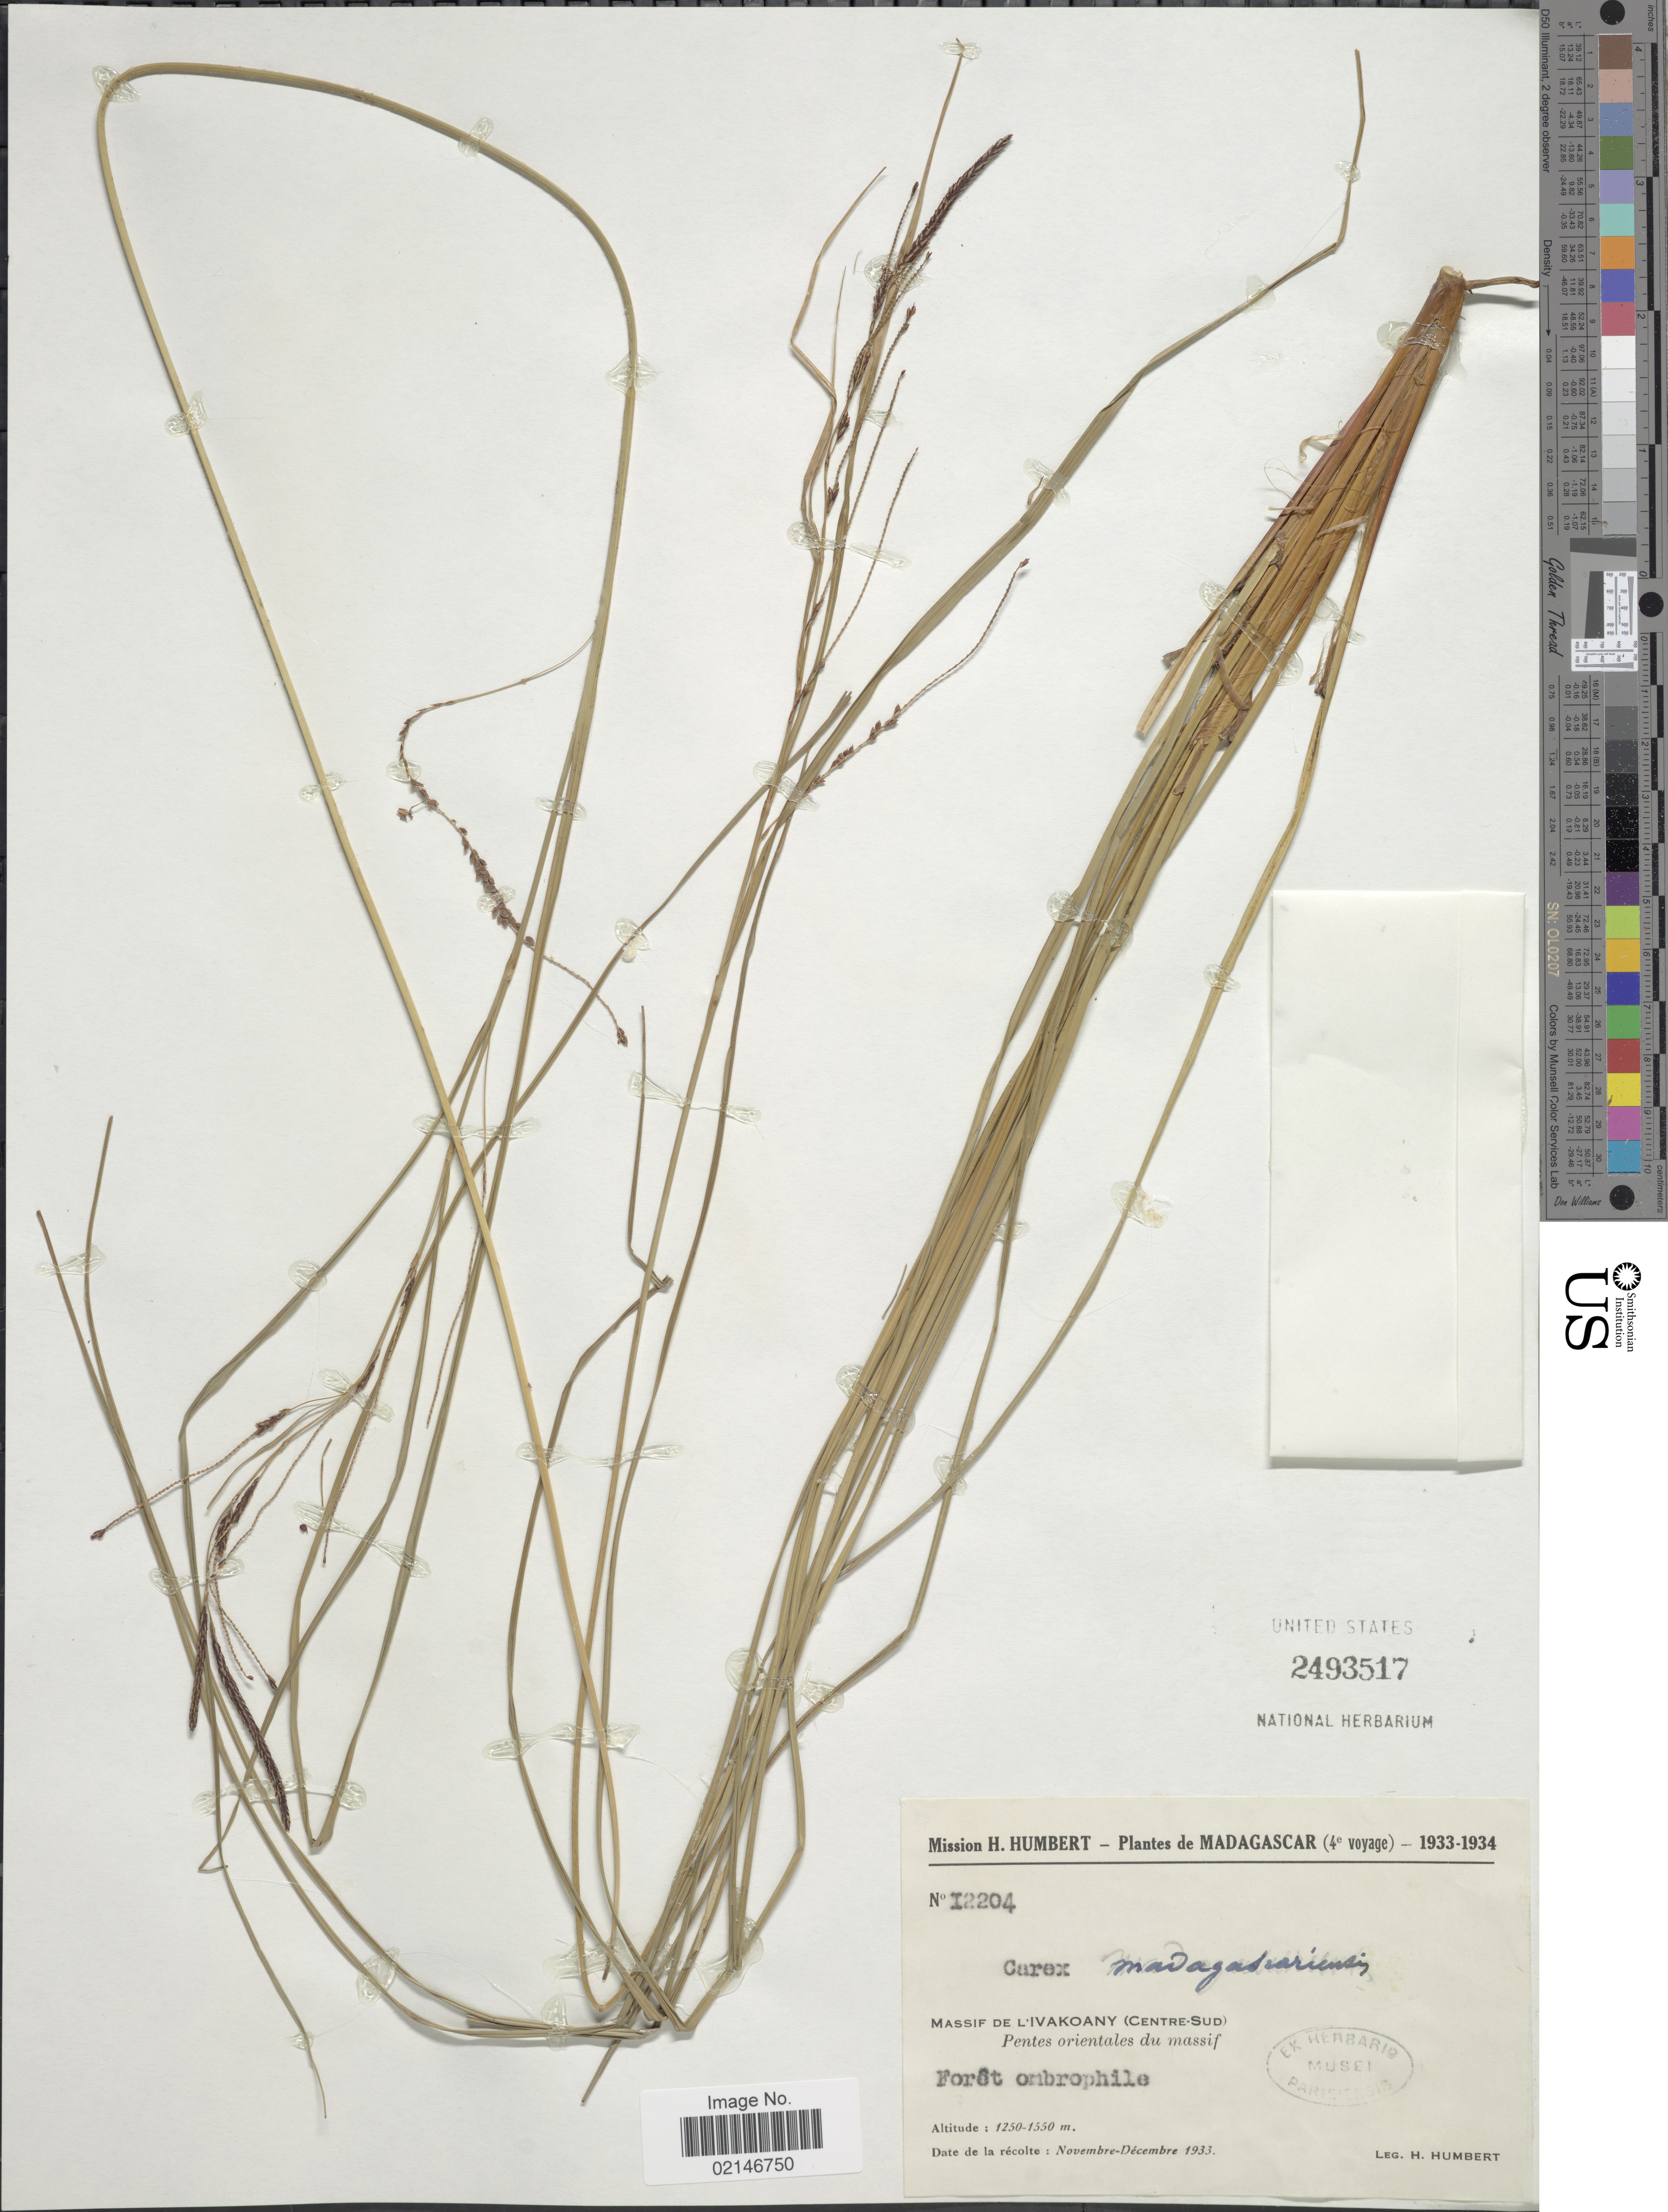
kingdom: Plantae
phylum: Tracheophyta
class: Liliopsida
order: Poales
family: Cyperaceae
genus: Carex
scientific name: Carex madagascariensis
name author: Boeckeler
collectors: H. Humbert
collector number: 12204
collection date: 1933/1934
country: Madagascar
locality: Massif de l'Ivakoany (Centre-Sud) Pentes orientales du Massif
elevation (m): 1250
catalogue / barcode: US 2493517